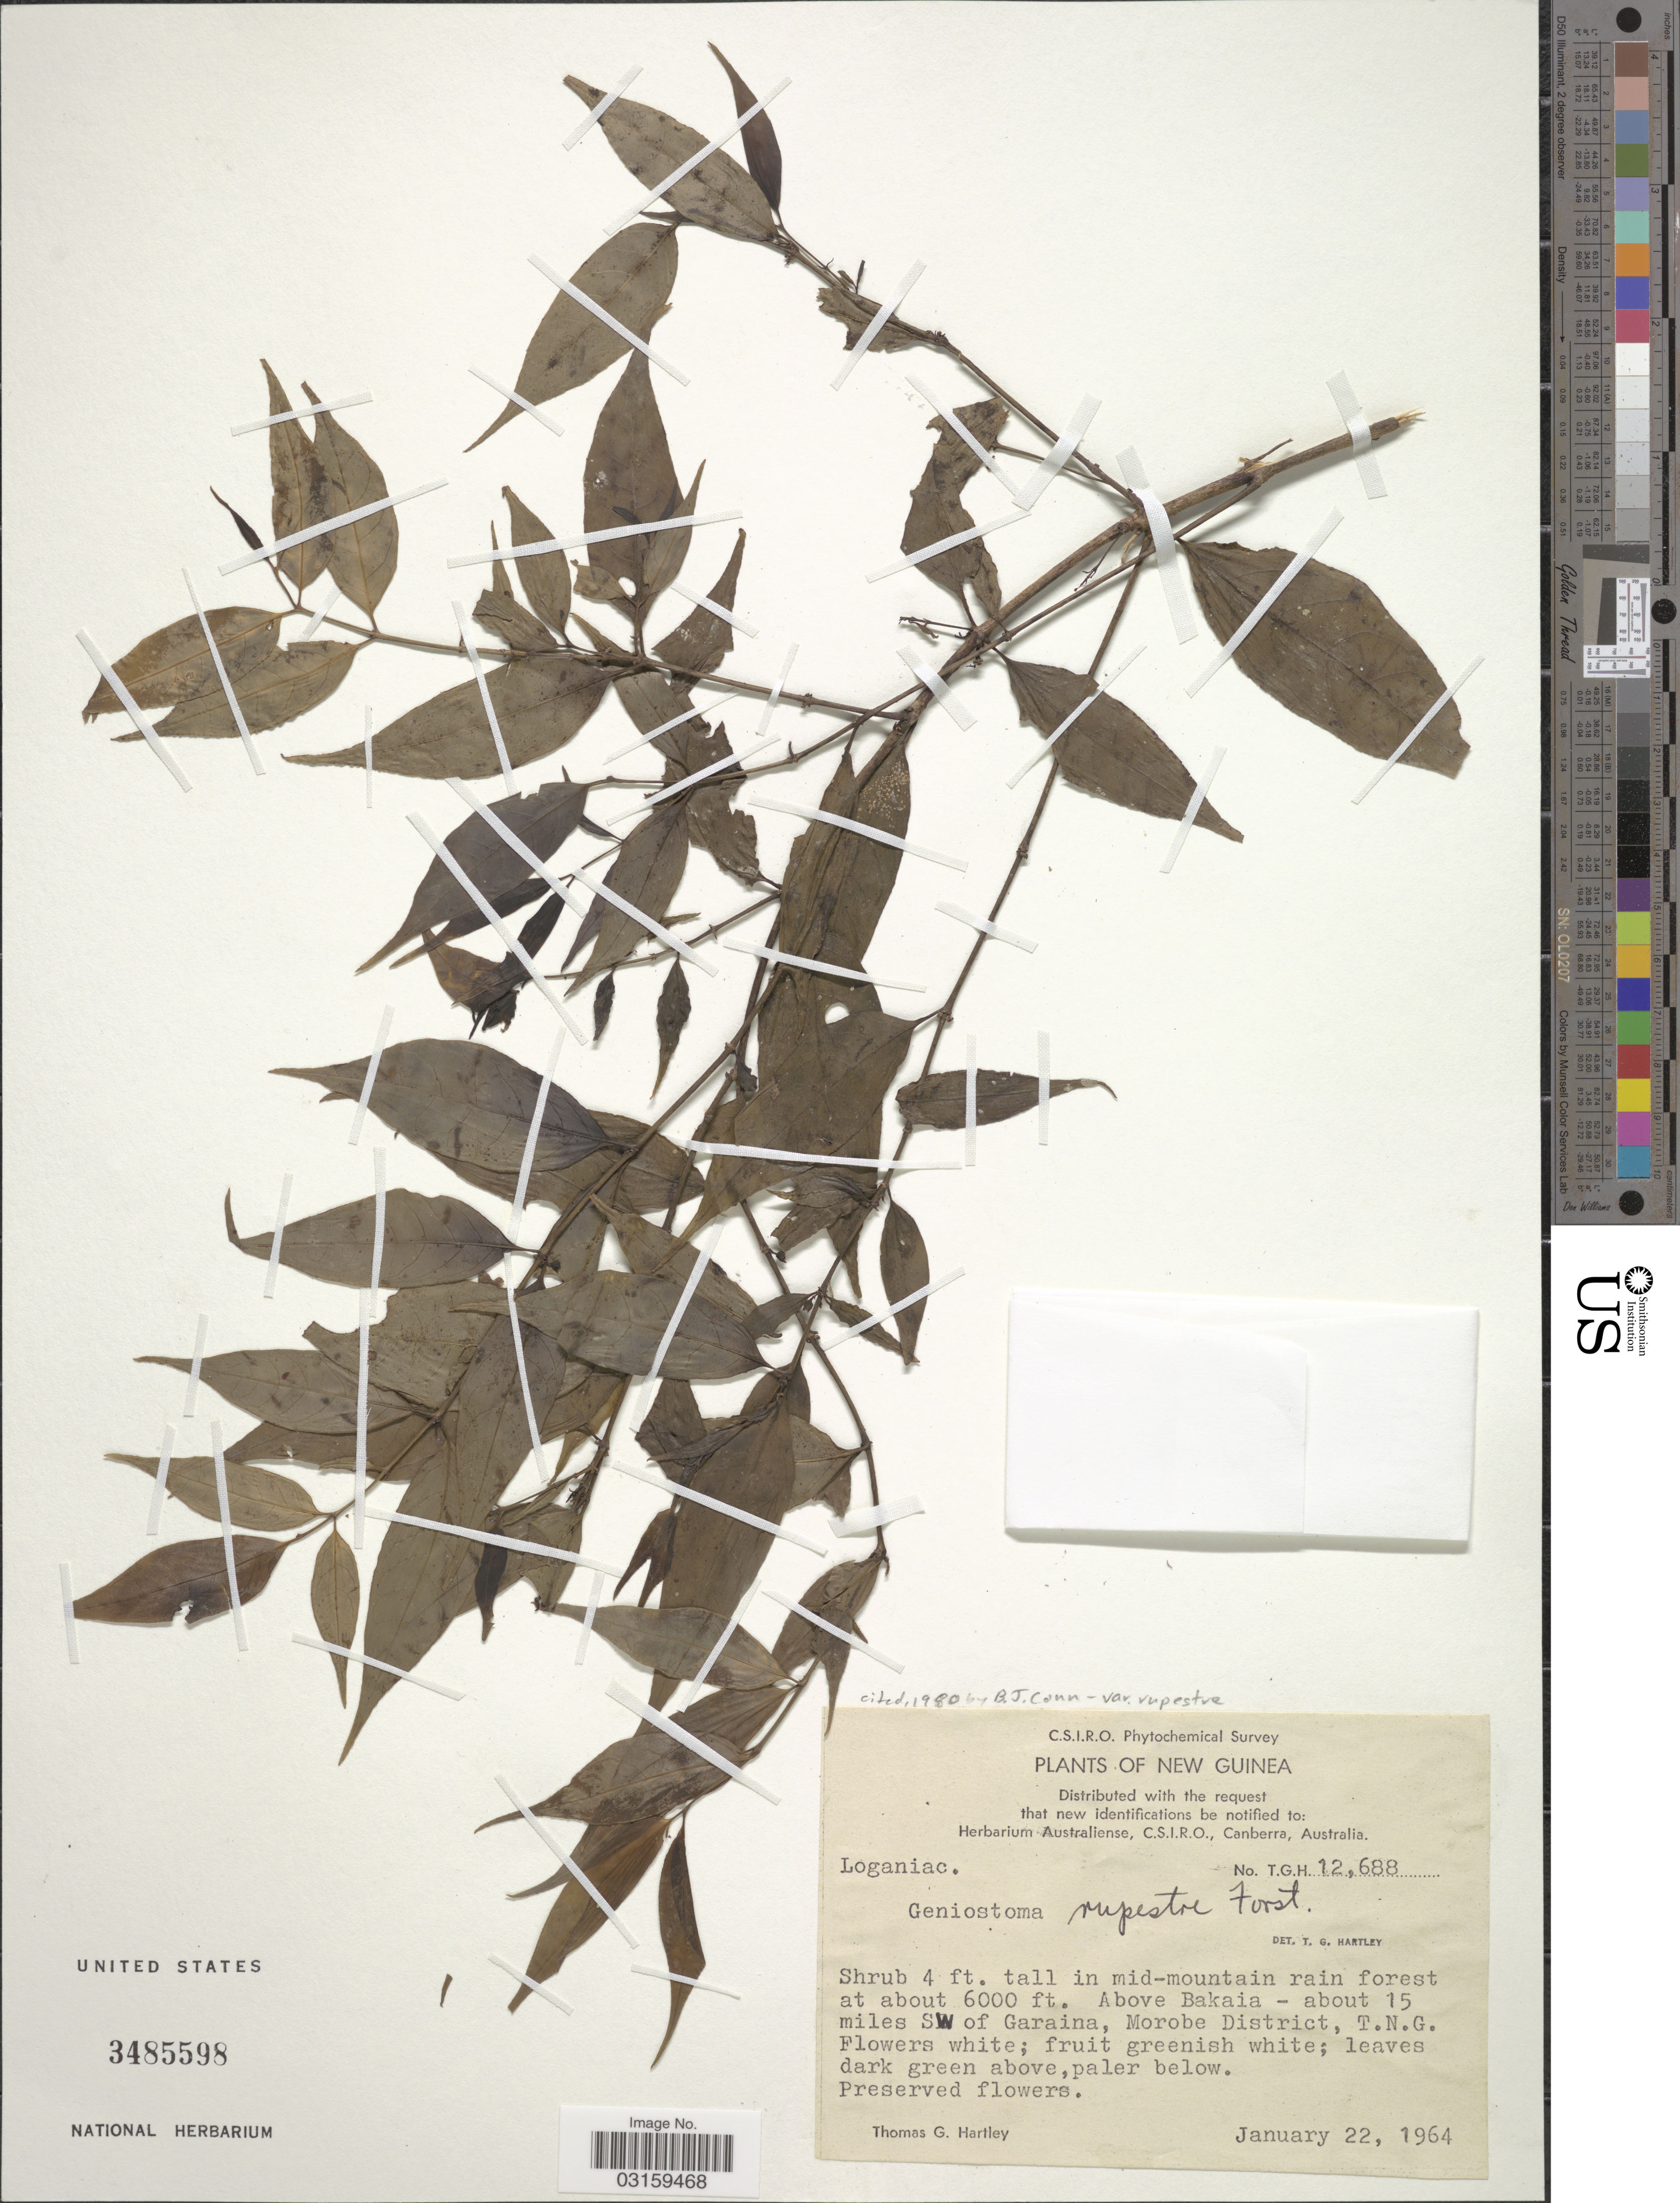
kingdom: Plantae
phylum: Tracheophyta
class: Magnoliopsida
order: Gentianales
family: Loganiaceae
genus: Geniostoma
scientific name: Geniostoma rupestre var. rupestre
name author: J.R. Forst. & G. Forst.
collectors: T. G. Hartley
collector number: TGH12688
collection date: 1964-01-22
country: Papua New Guinea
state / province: Morobe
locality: New Guinea. Above Bakaia - about 15 miles SW of Garaina, Morobe District, T.N.G.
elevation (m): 1829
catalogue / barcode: US 3485598